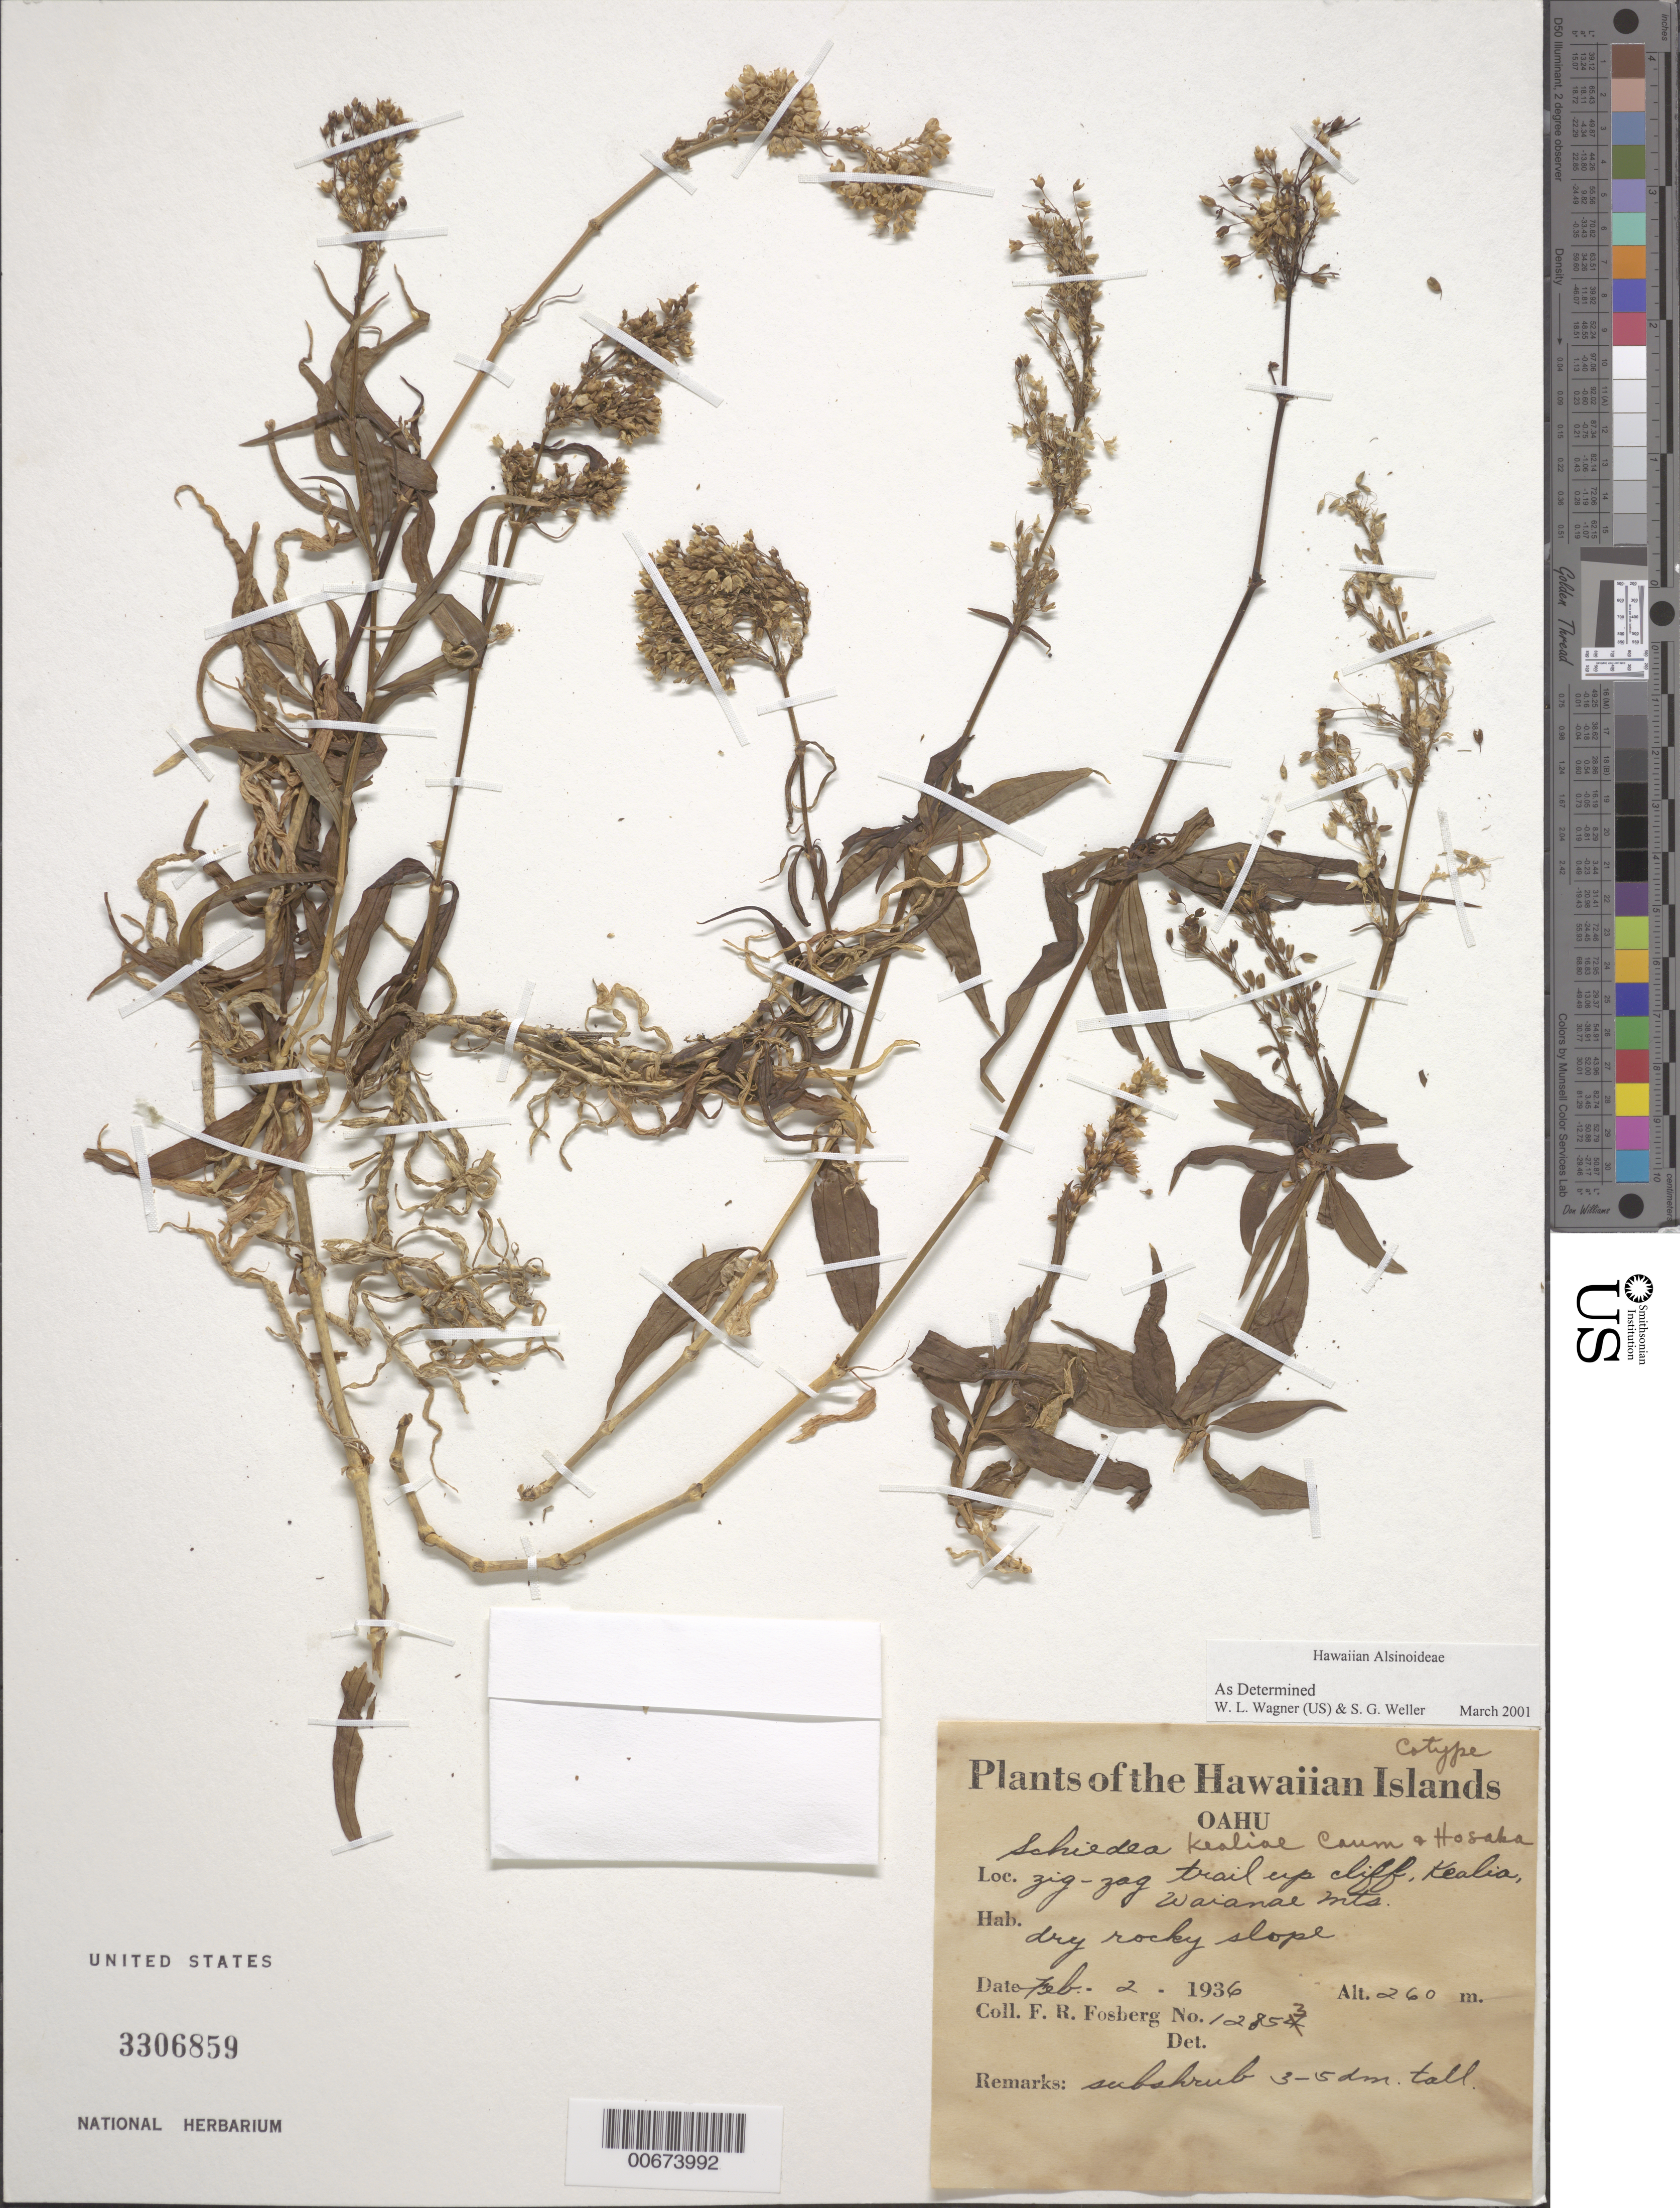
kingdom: Plantae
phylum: Tracheophyta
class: Magnoliopsida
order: Caryophyllales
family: Caryophyllaceae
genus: Schiedea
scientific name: Schiedea kealiae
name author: Caum & Hosaka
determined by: Wagner, W. L.; Weller, Stephen G.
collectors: F. R. Fosberg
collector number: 12853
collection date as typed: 2 Feb 1936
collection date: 1936-02-02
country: United States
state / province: Hawaii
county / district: Honolulu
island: Oahu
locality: Waianae Mts., Kealia, zig-zag trail up cliff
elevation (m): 260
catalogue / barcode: US 3306859